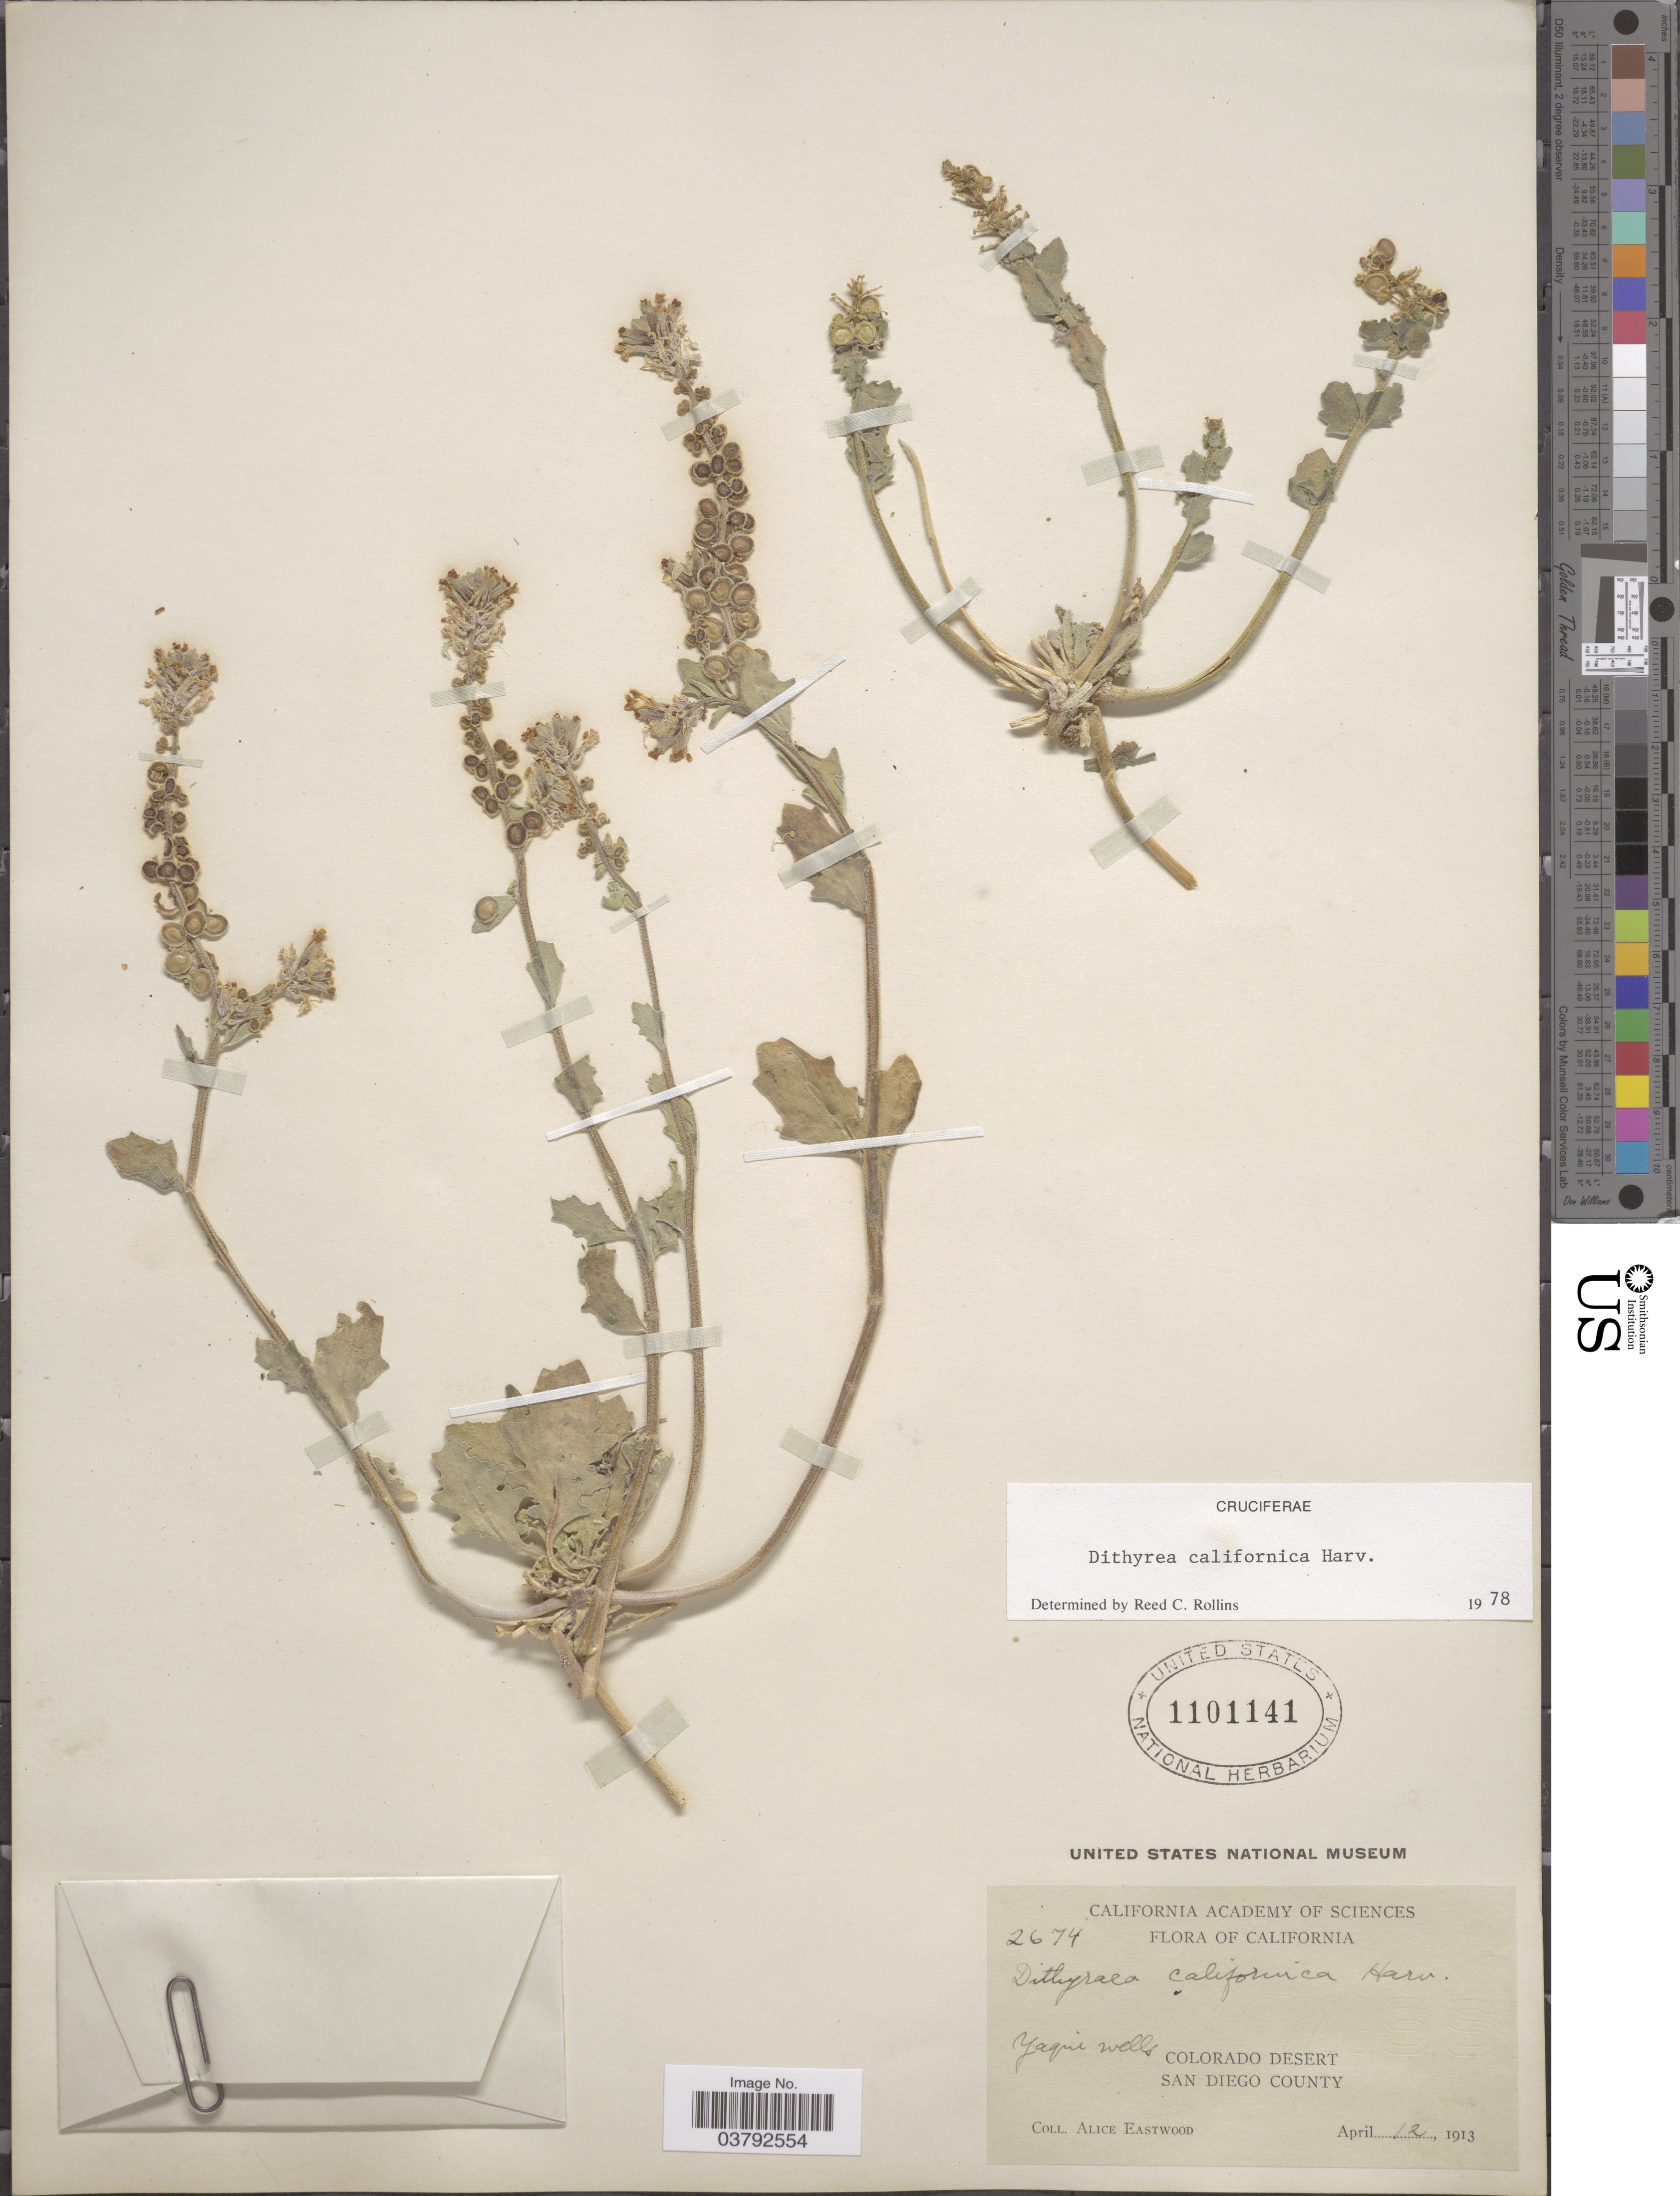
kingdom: Plantae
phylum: Tracheophyta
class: Magnoliopsida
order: Brassicales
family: Brassicaceae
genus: Dithyrea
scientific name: Dithyrea californica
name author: Harv.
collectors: A. Eastwood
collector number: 2674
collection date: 1913-04-12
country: United States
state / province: California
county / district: San Diego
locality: Yaqui Wells. Colorado Desert. San Diego County.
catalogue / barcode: US 1101141